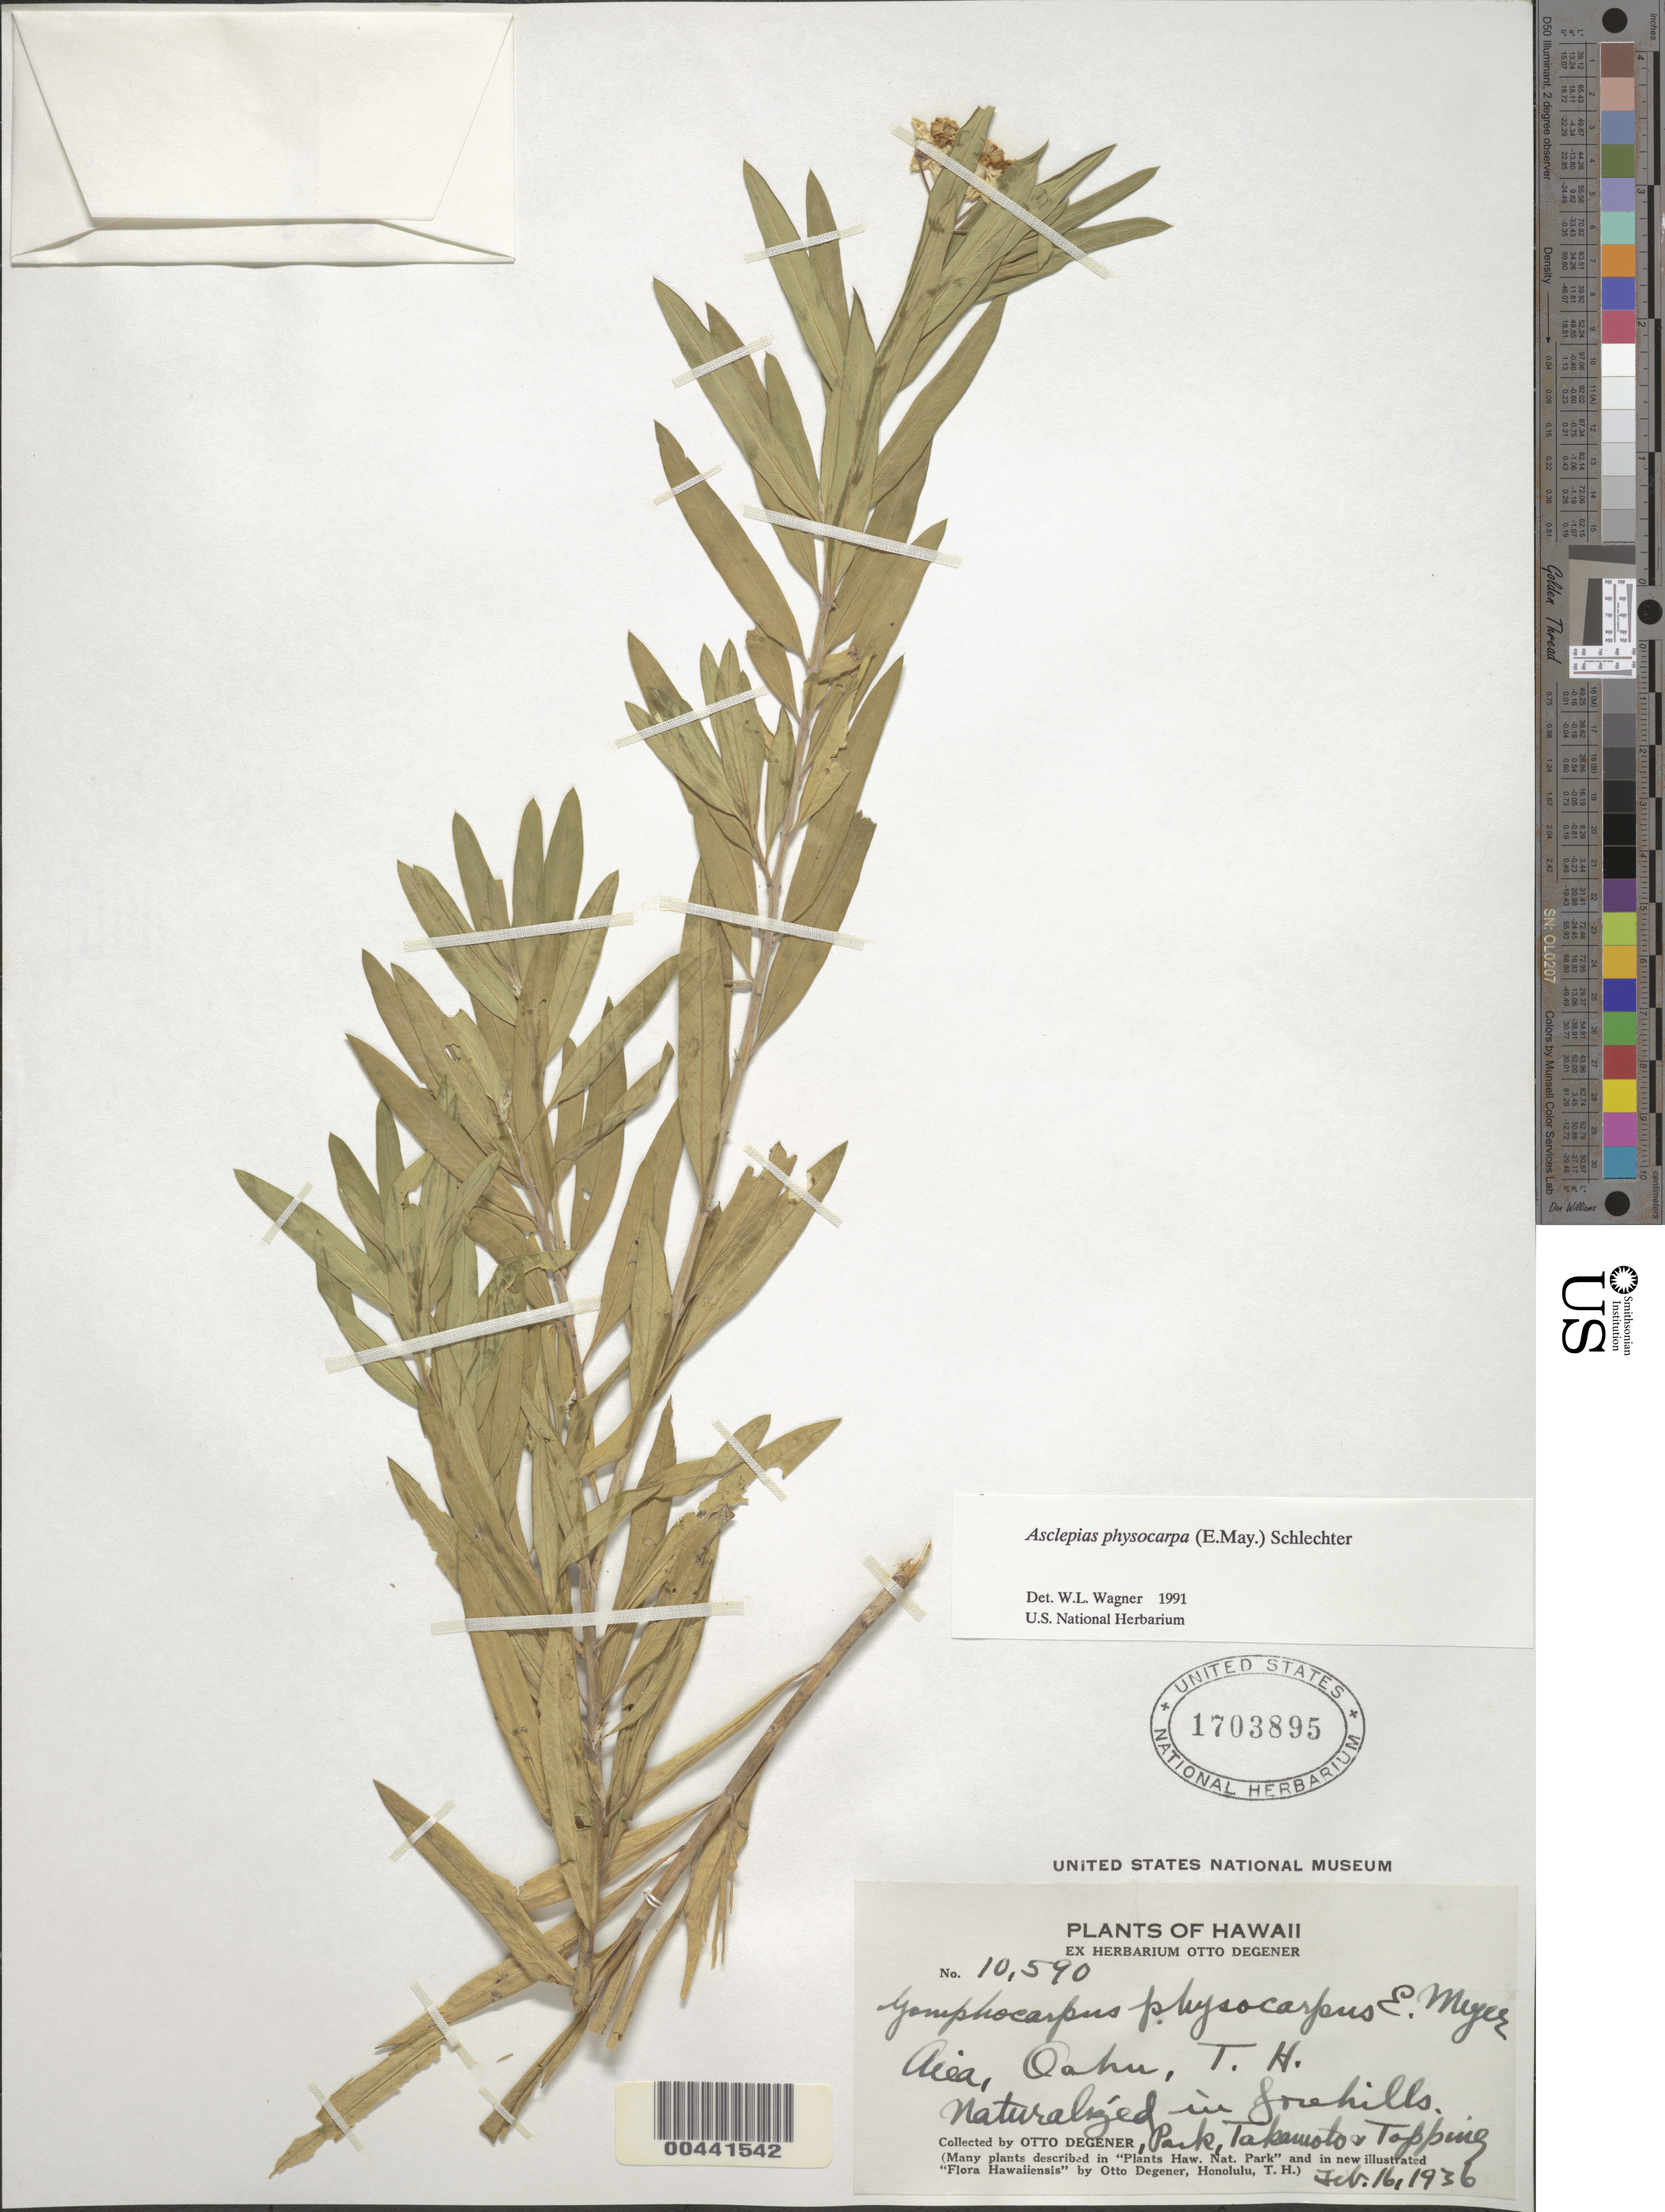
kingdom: Plantae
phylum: Tracheophyta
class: Magnoliopsida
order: Gentianales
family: Apocynaceae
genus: Asclepias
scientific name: Asclepias physocarpa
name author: (E. Mey.) Schltr.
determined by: Wagner, W. L., (BOT), Smithsonian Institution - National Museum of Natural History (UNITED STATES)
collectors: O. Degener, Park, -. Takamoto & D. L. Topping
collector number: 10590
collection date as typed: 16 Feb 1936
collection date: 1936-02-16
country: United States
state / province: Hawaii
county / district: Honolulu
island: Oahu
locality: Aiea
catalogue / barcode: US 1703895